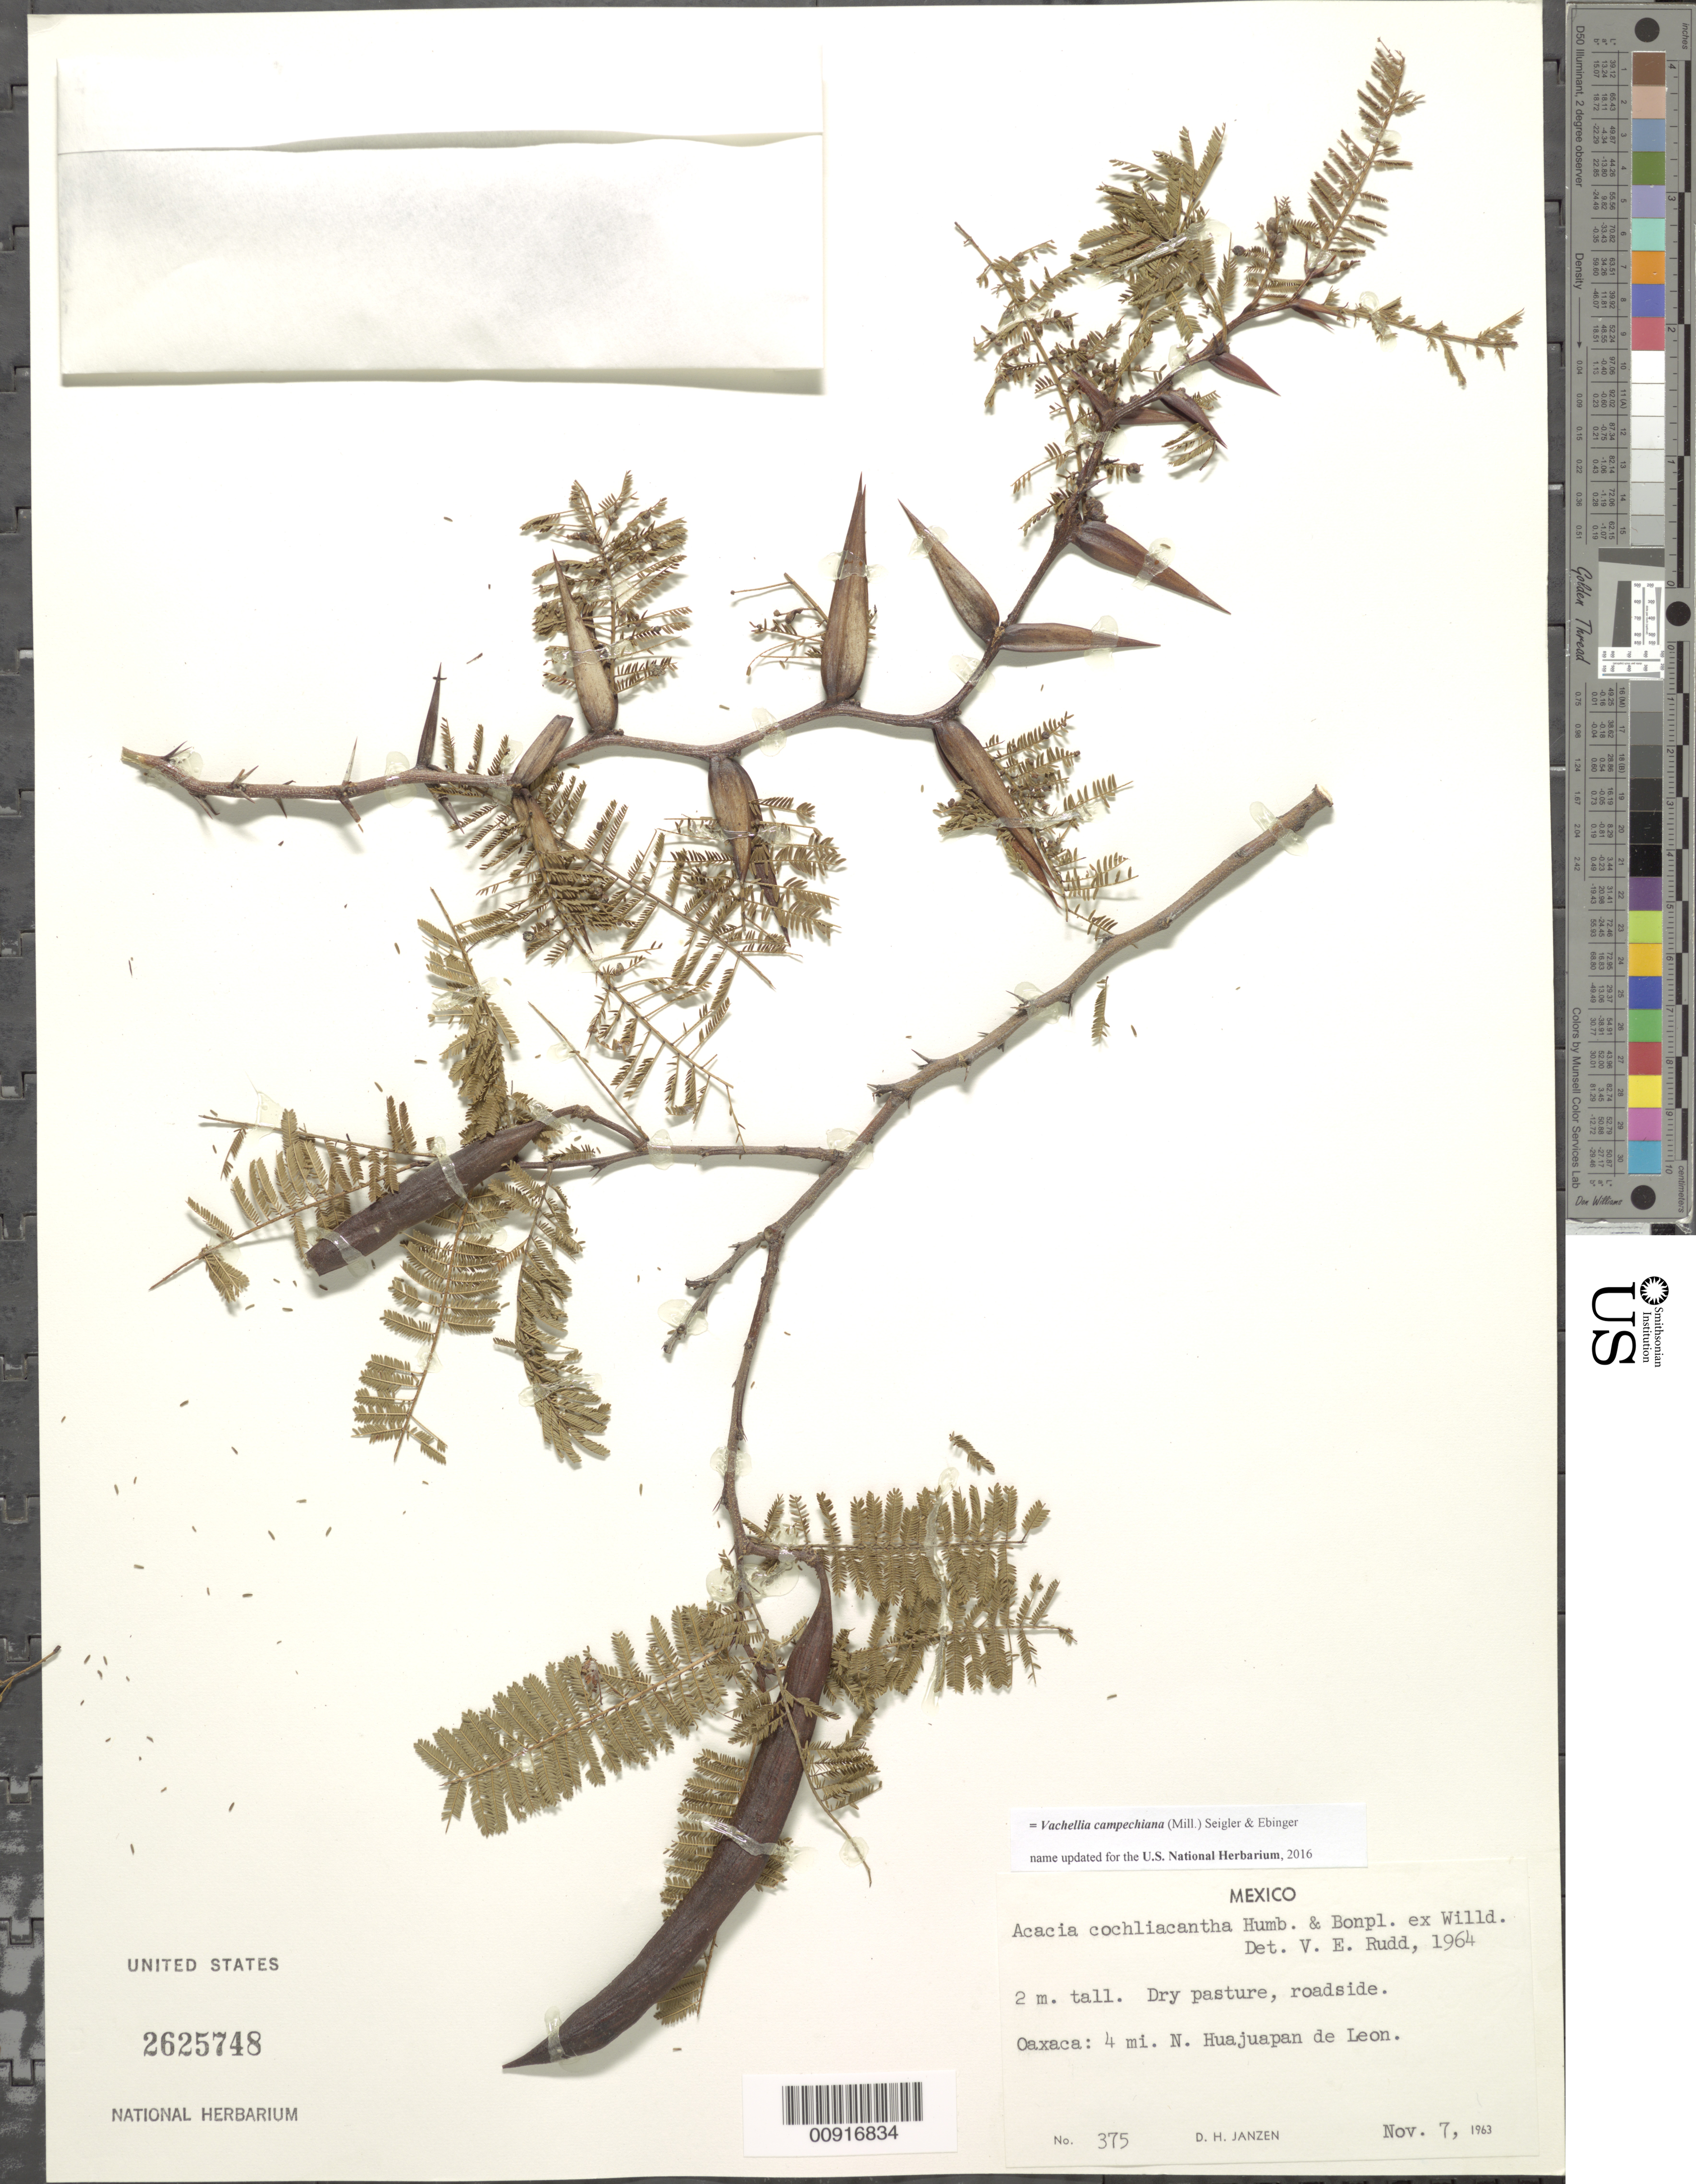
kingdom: Plantae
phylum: Tracheophyta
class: Magnoliopsida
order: Fabales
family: Fabaceae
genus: Vachellia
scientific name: Vachellia campechiana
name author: (Mill.) Seigler & Ebinger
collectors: D. Janzen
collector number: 375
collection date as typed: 07 Nov 1963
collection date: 1963-11-07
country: Mexico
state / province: Oaxaca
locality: Oaxaca: 4 mi. N Huajuapan de León.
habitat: Dry pasture, roadside.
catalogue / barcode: US 2625748